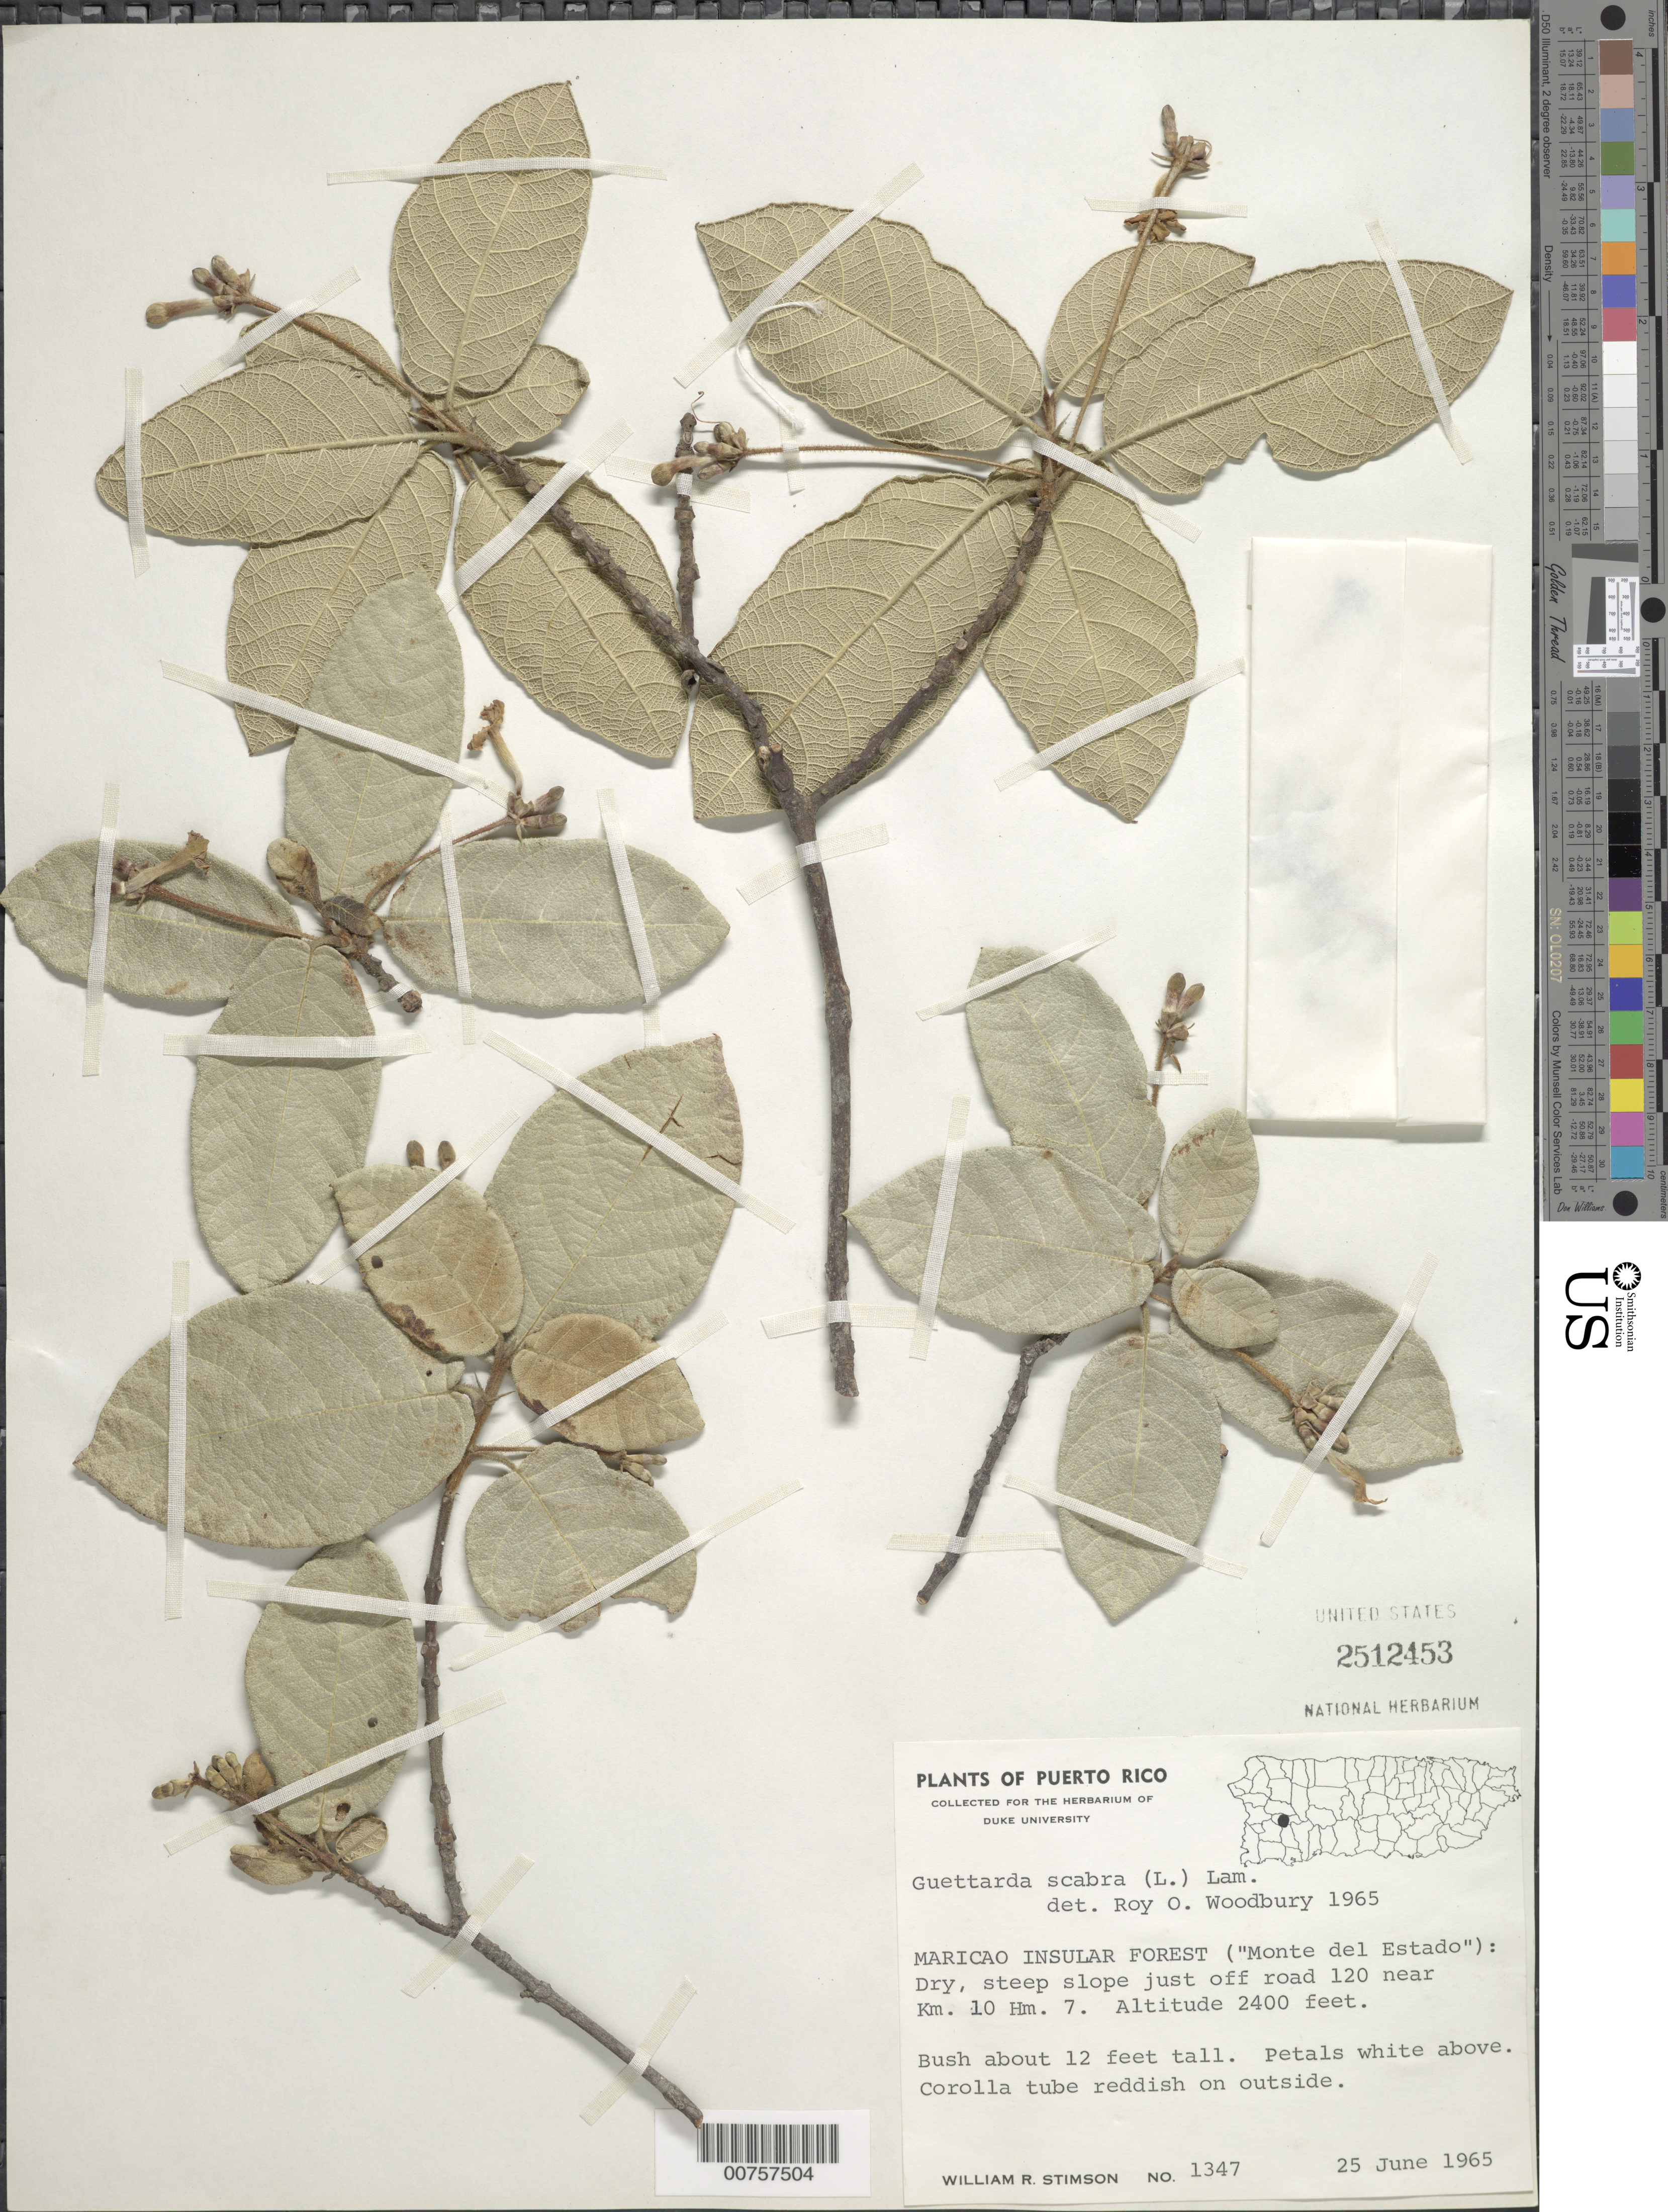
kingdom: Plantae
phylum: Tracheophyta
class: Magnoliopsida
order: Gentianales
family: Rubiaceae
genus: Guettarda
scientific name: Guettarda scabra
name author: (L.) Vent.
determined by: Woodbury, R. O.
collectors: W. R. Stimson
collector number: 1347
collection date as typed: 25 Jun 1965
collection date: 1965-06-25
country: Puerto Rico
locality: Maricao Insular Forest ("Monte del Estado"), just off Rd. 120 near km 10, hm 7.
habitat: Dry, steep slope.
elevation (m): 732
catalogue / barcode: US 2512453